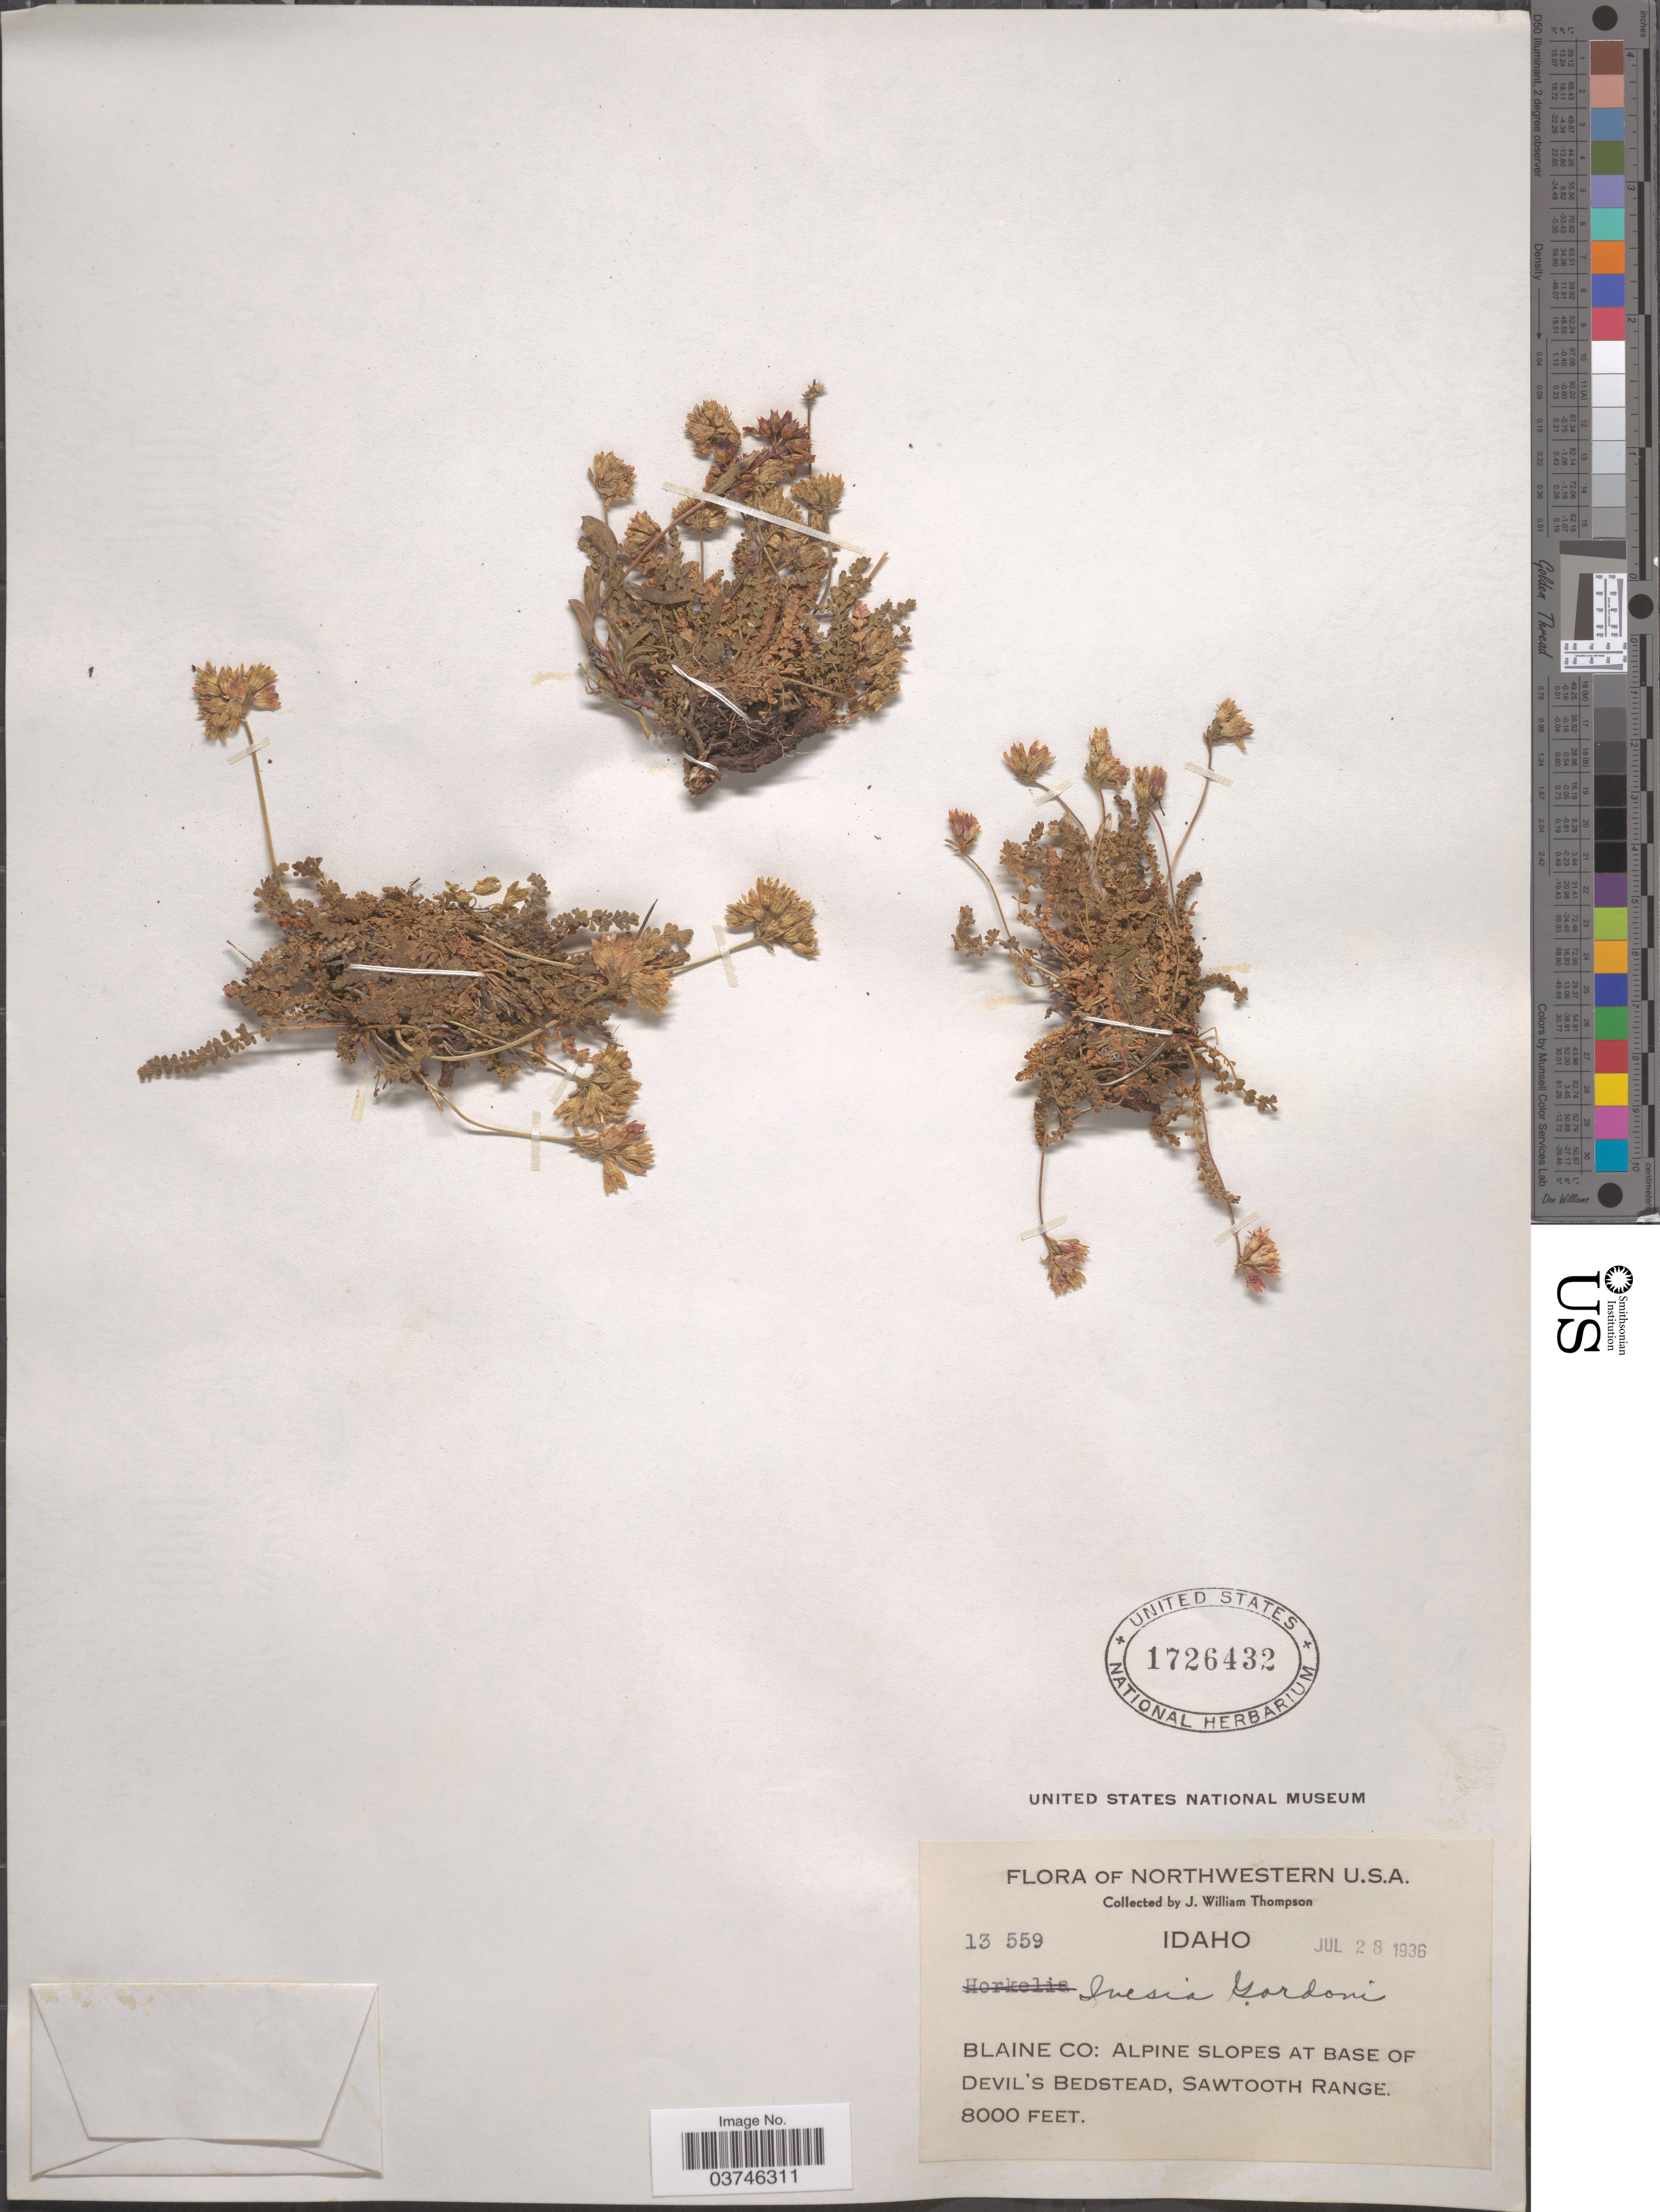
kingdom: Plantae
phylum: Tracheophyta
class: Magnoliopsida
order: Rosales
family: Rosaceae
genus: Potentilla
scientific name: Potentilla gordonii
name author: (Hook.) Greene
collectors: J. W. Thompson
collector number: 13559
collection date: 1936-07-28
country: United States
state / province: Idaho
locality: Blaine Co: Alpine slopes at base of Devil's Bedstead, Sawtooth Range.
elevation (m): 2438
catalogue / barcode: US 1726432